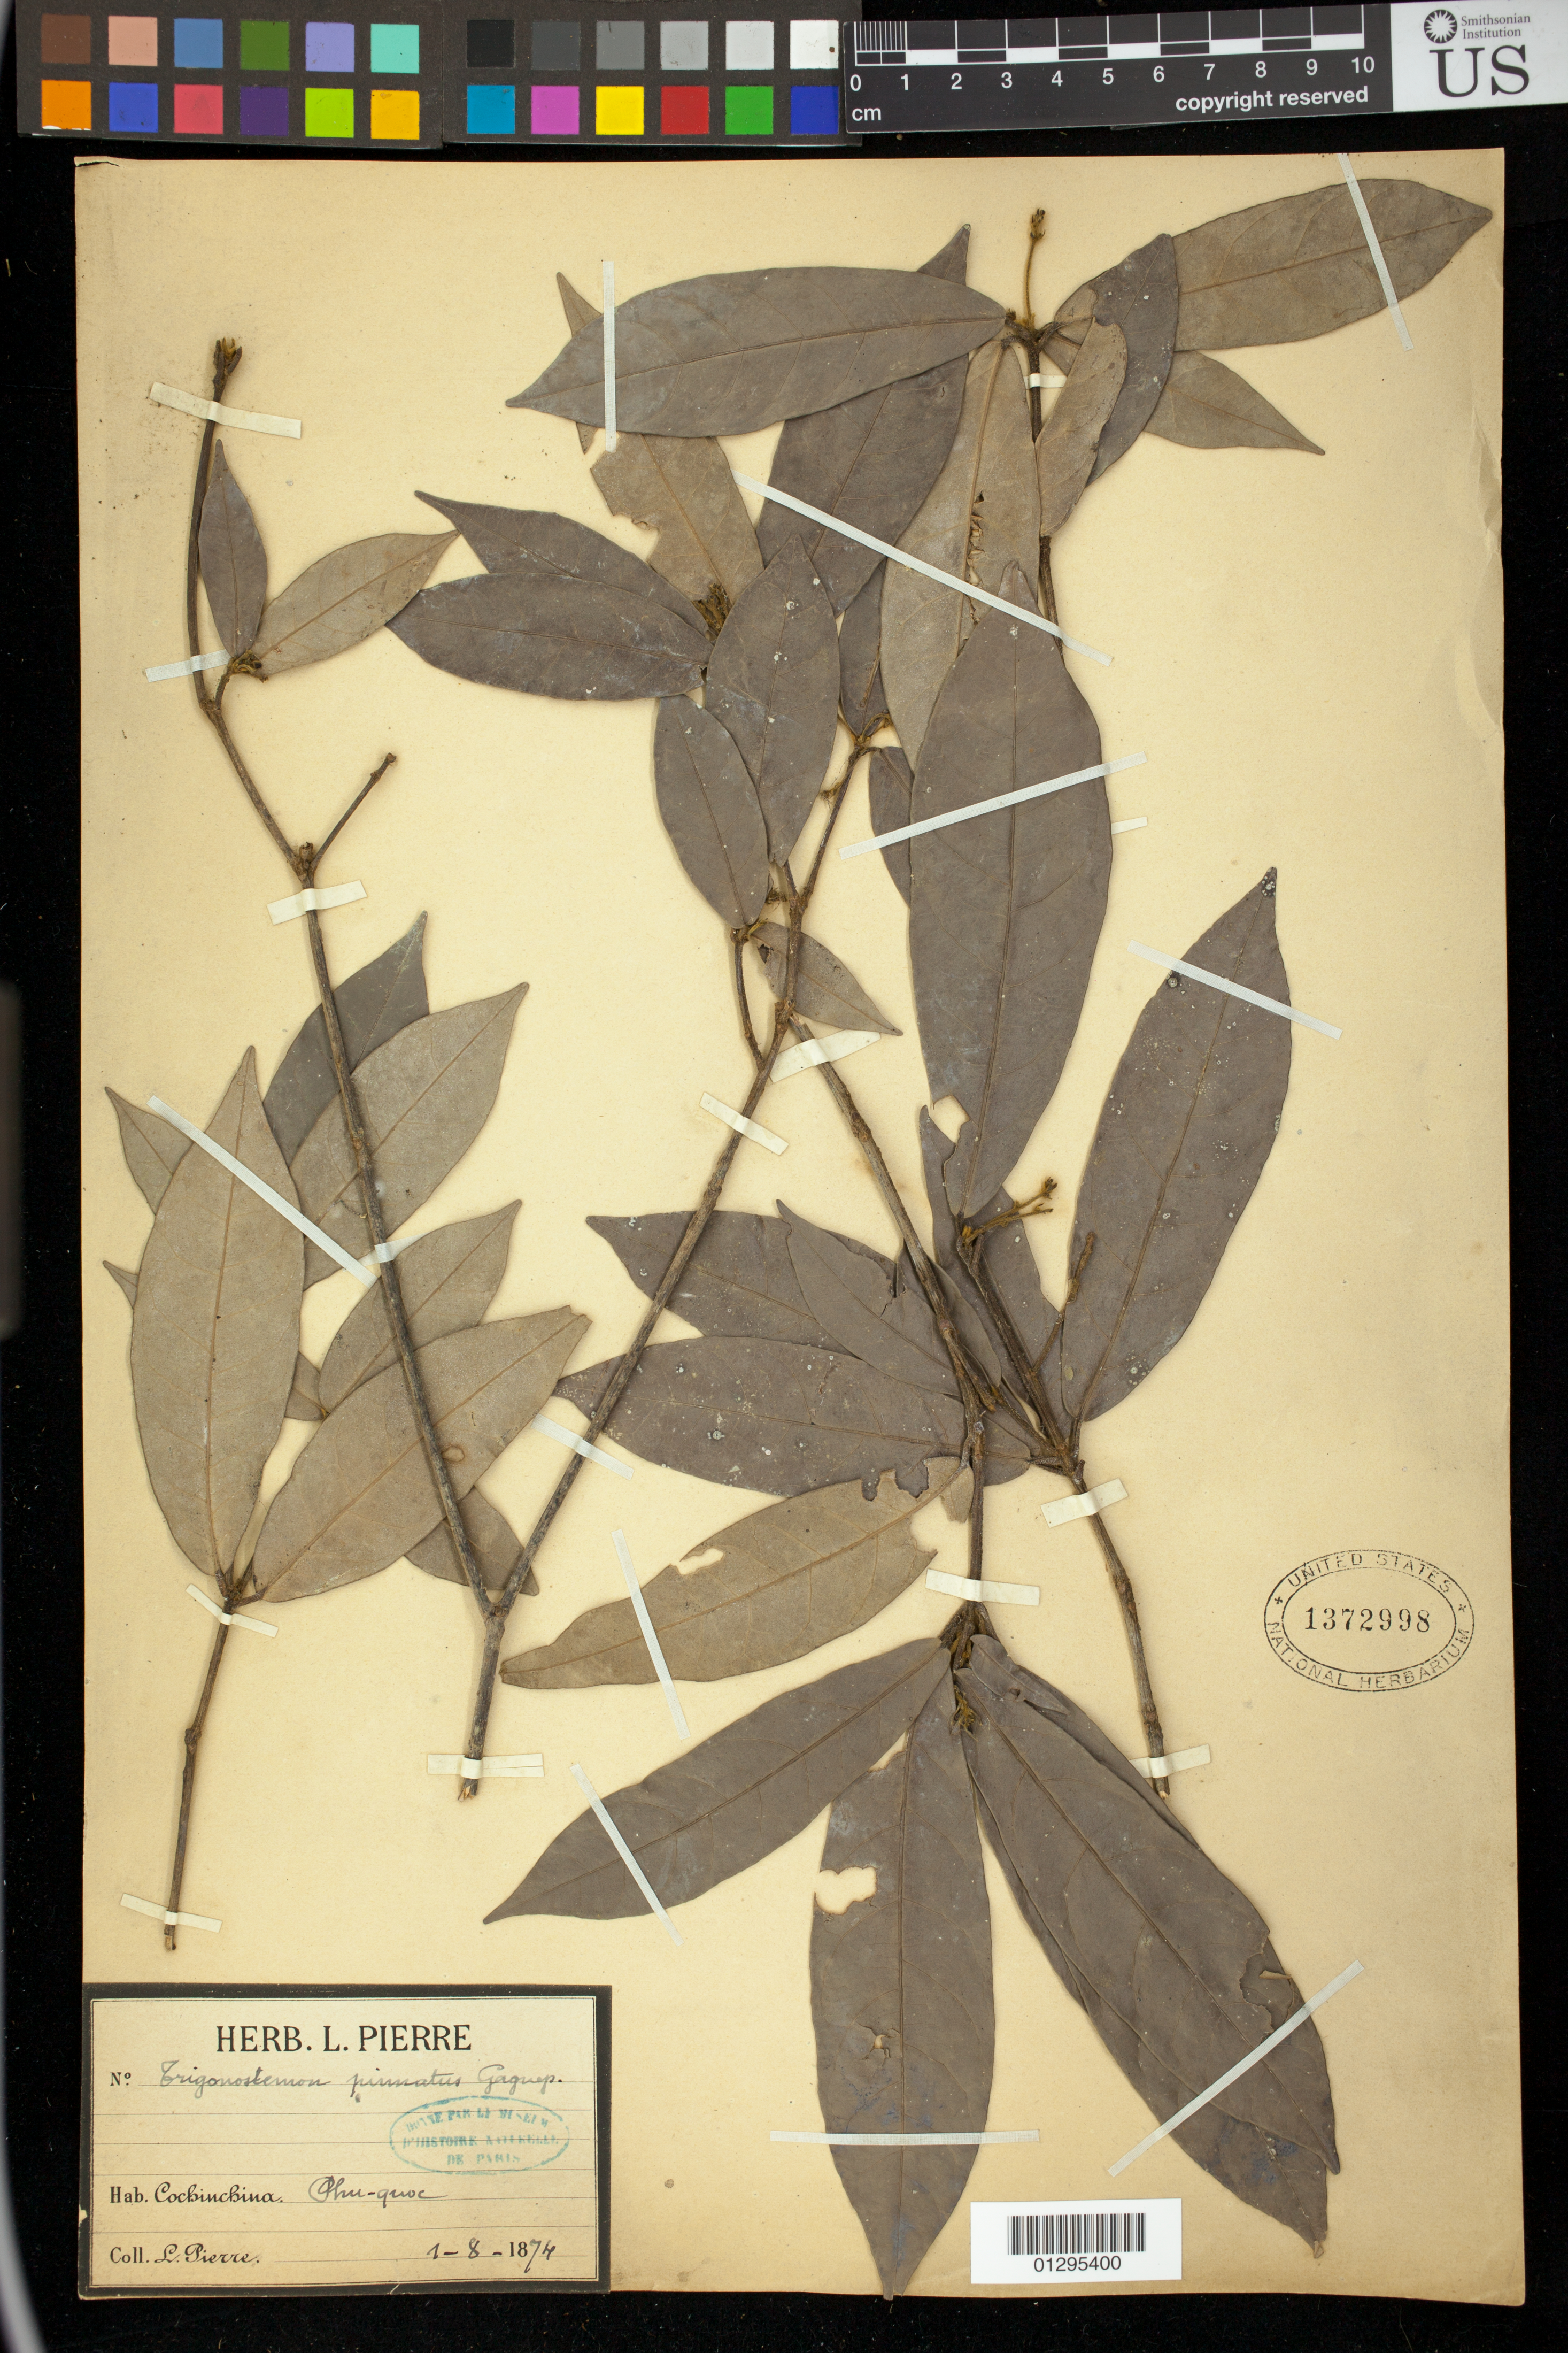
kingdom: Plantae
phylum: Tracheophyta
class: Magnoliopsida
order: Malpighiales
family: Euphorbiaceae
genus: Trigonostemon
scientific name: Trigonostemon pinnatus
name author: Gagnep.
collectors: L. Pierre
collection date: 1874-08-01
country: Vietnam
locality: Phu-quoc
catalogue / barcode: US 1372998